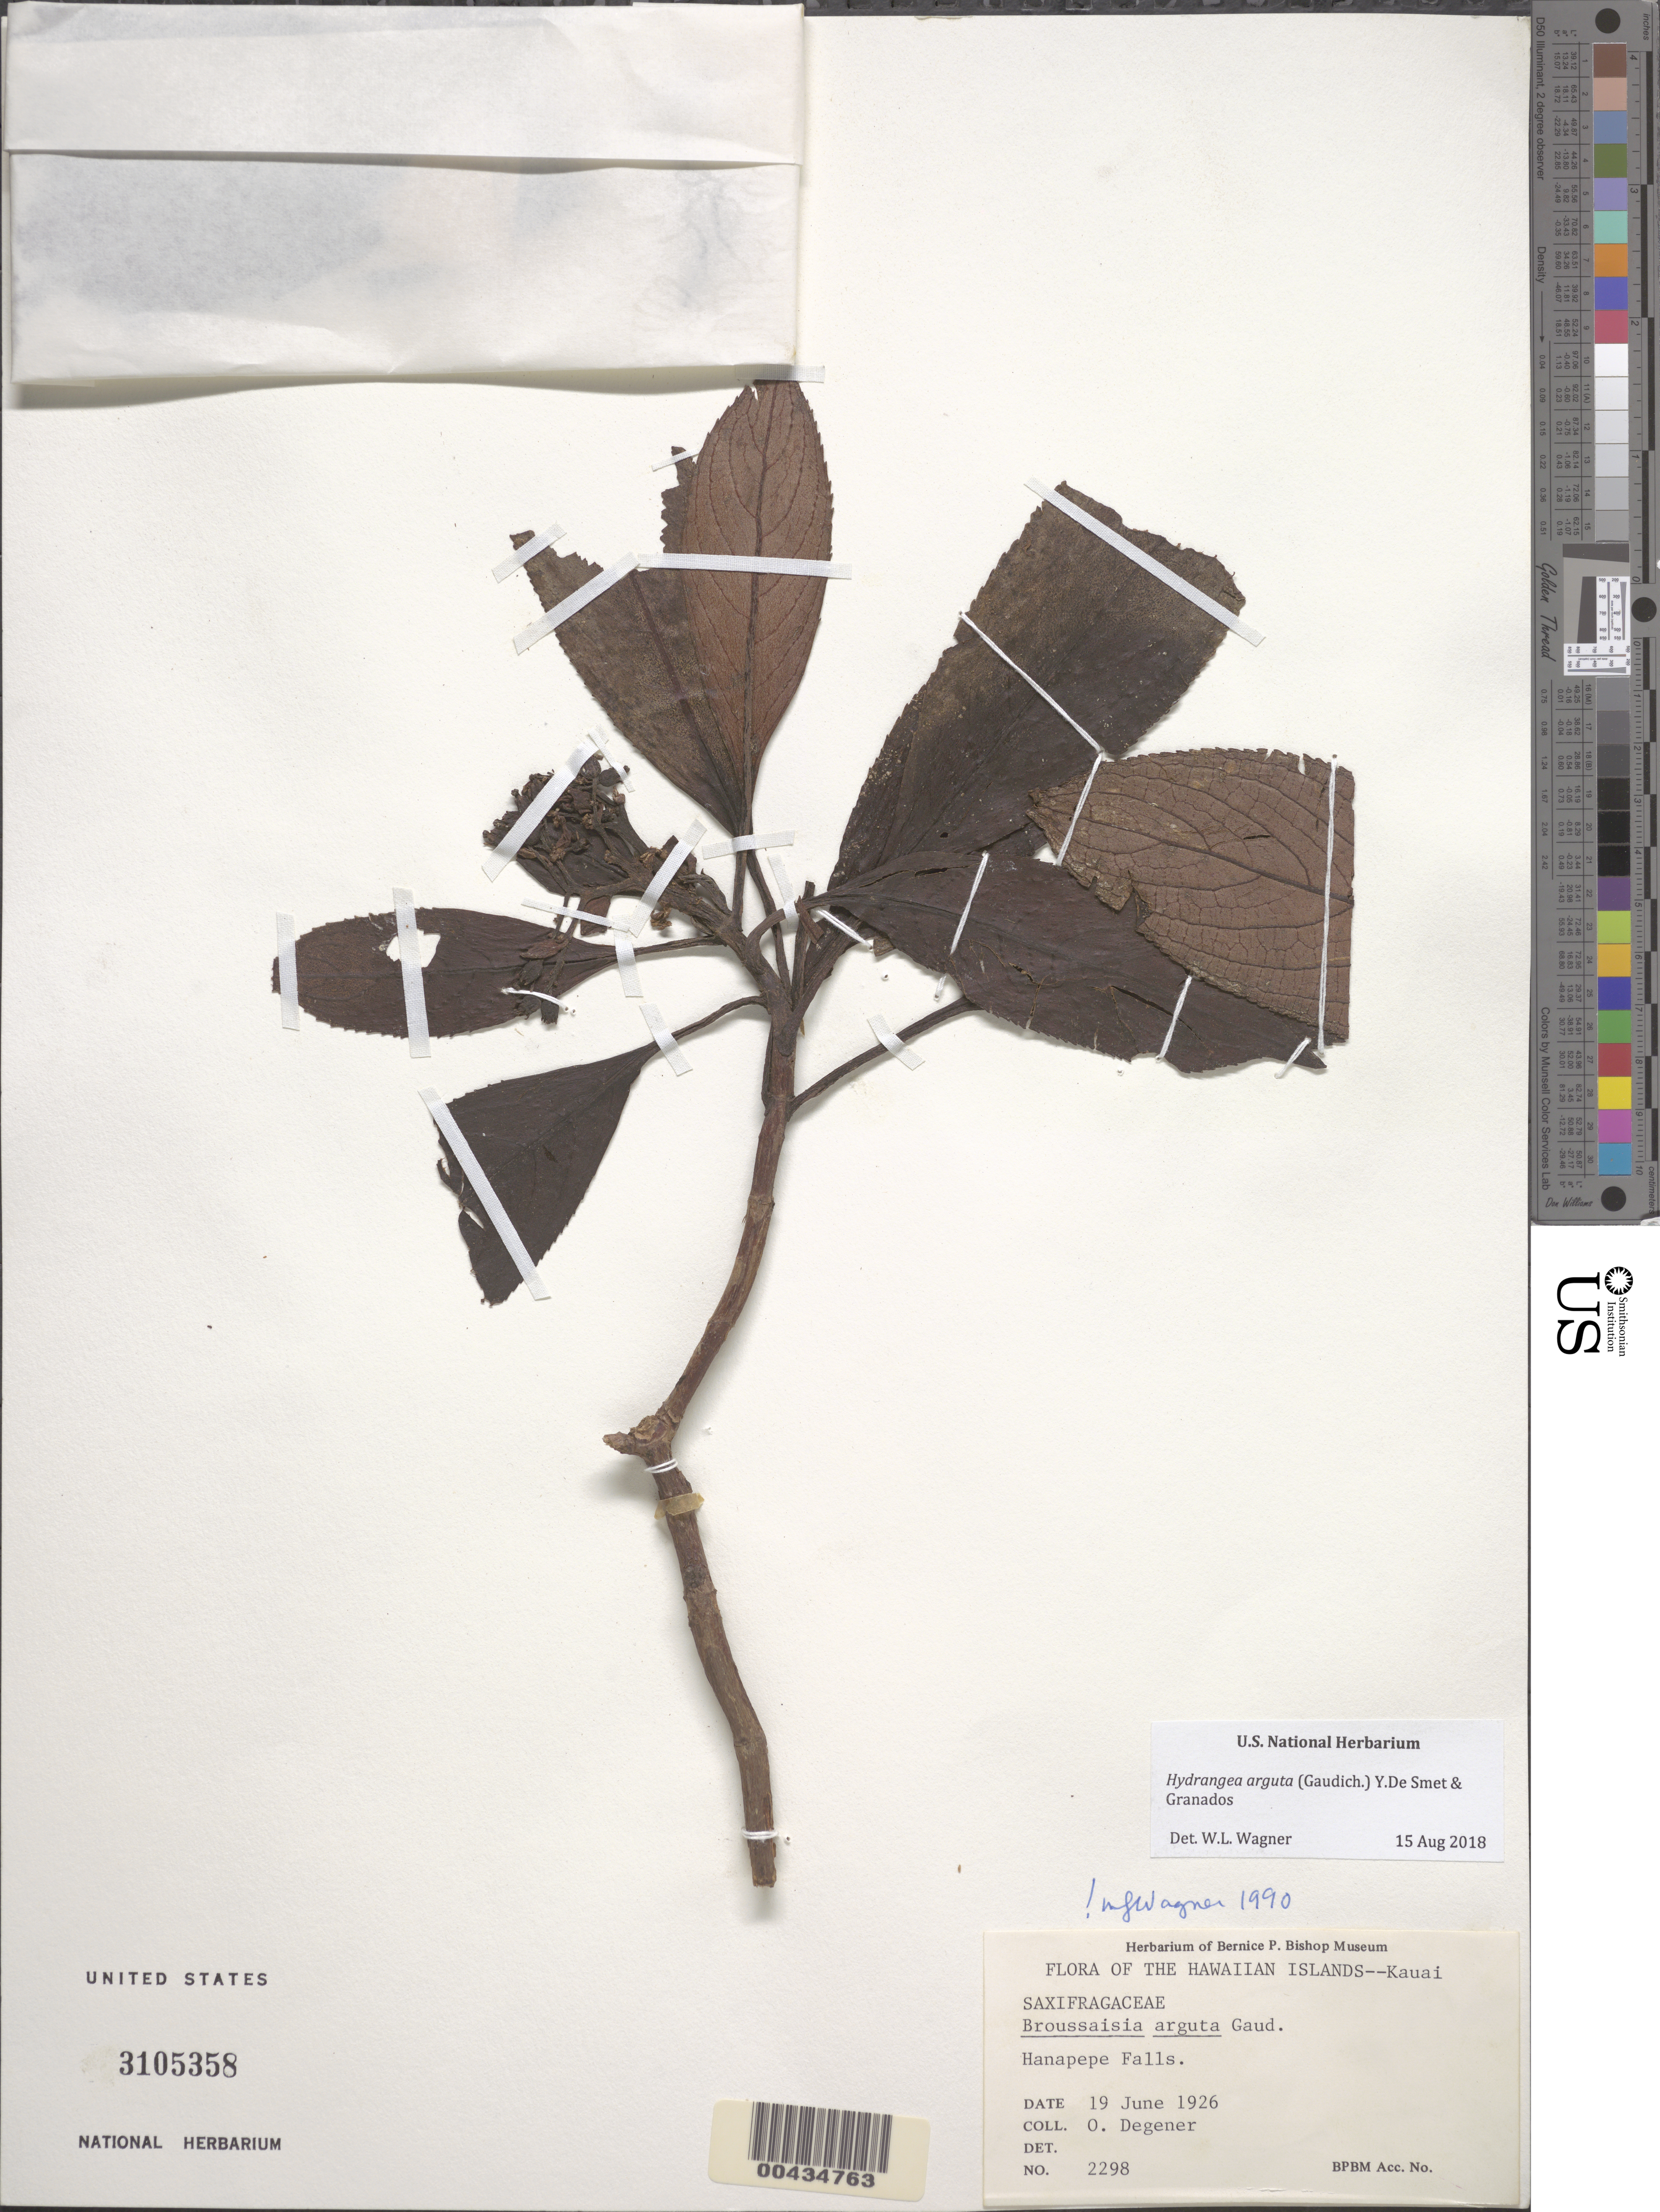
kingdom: Plantae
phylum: Tracheophyta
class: Magnoliopsida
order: Cornales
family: Hydrangeaceae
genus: Hydrangea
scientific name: Hydrangea arguta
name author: (Gaudich.) Y. De Smet & C. Granados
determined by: Wagner, W. L., (BOT), Smithsonian Institution - National Museum of Natural History (UNITED STATES)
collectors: O. Degener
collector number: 2298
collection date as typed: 19 Jun 1926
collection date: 1926-06-19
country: United States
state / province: Hawaii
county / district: Kauai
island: Kaua'i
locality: Hanapepe Falls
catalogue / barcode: US 3105358